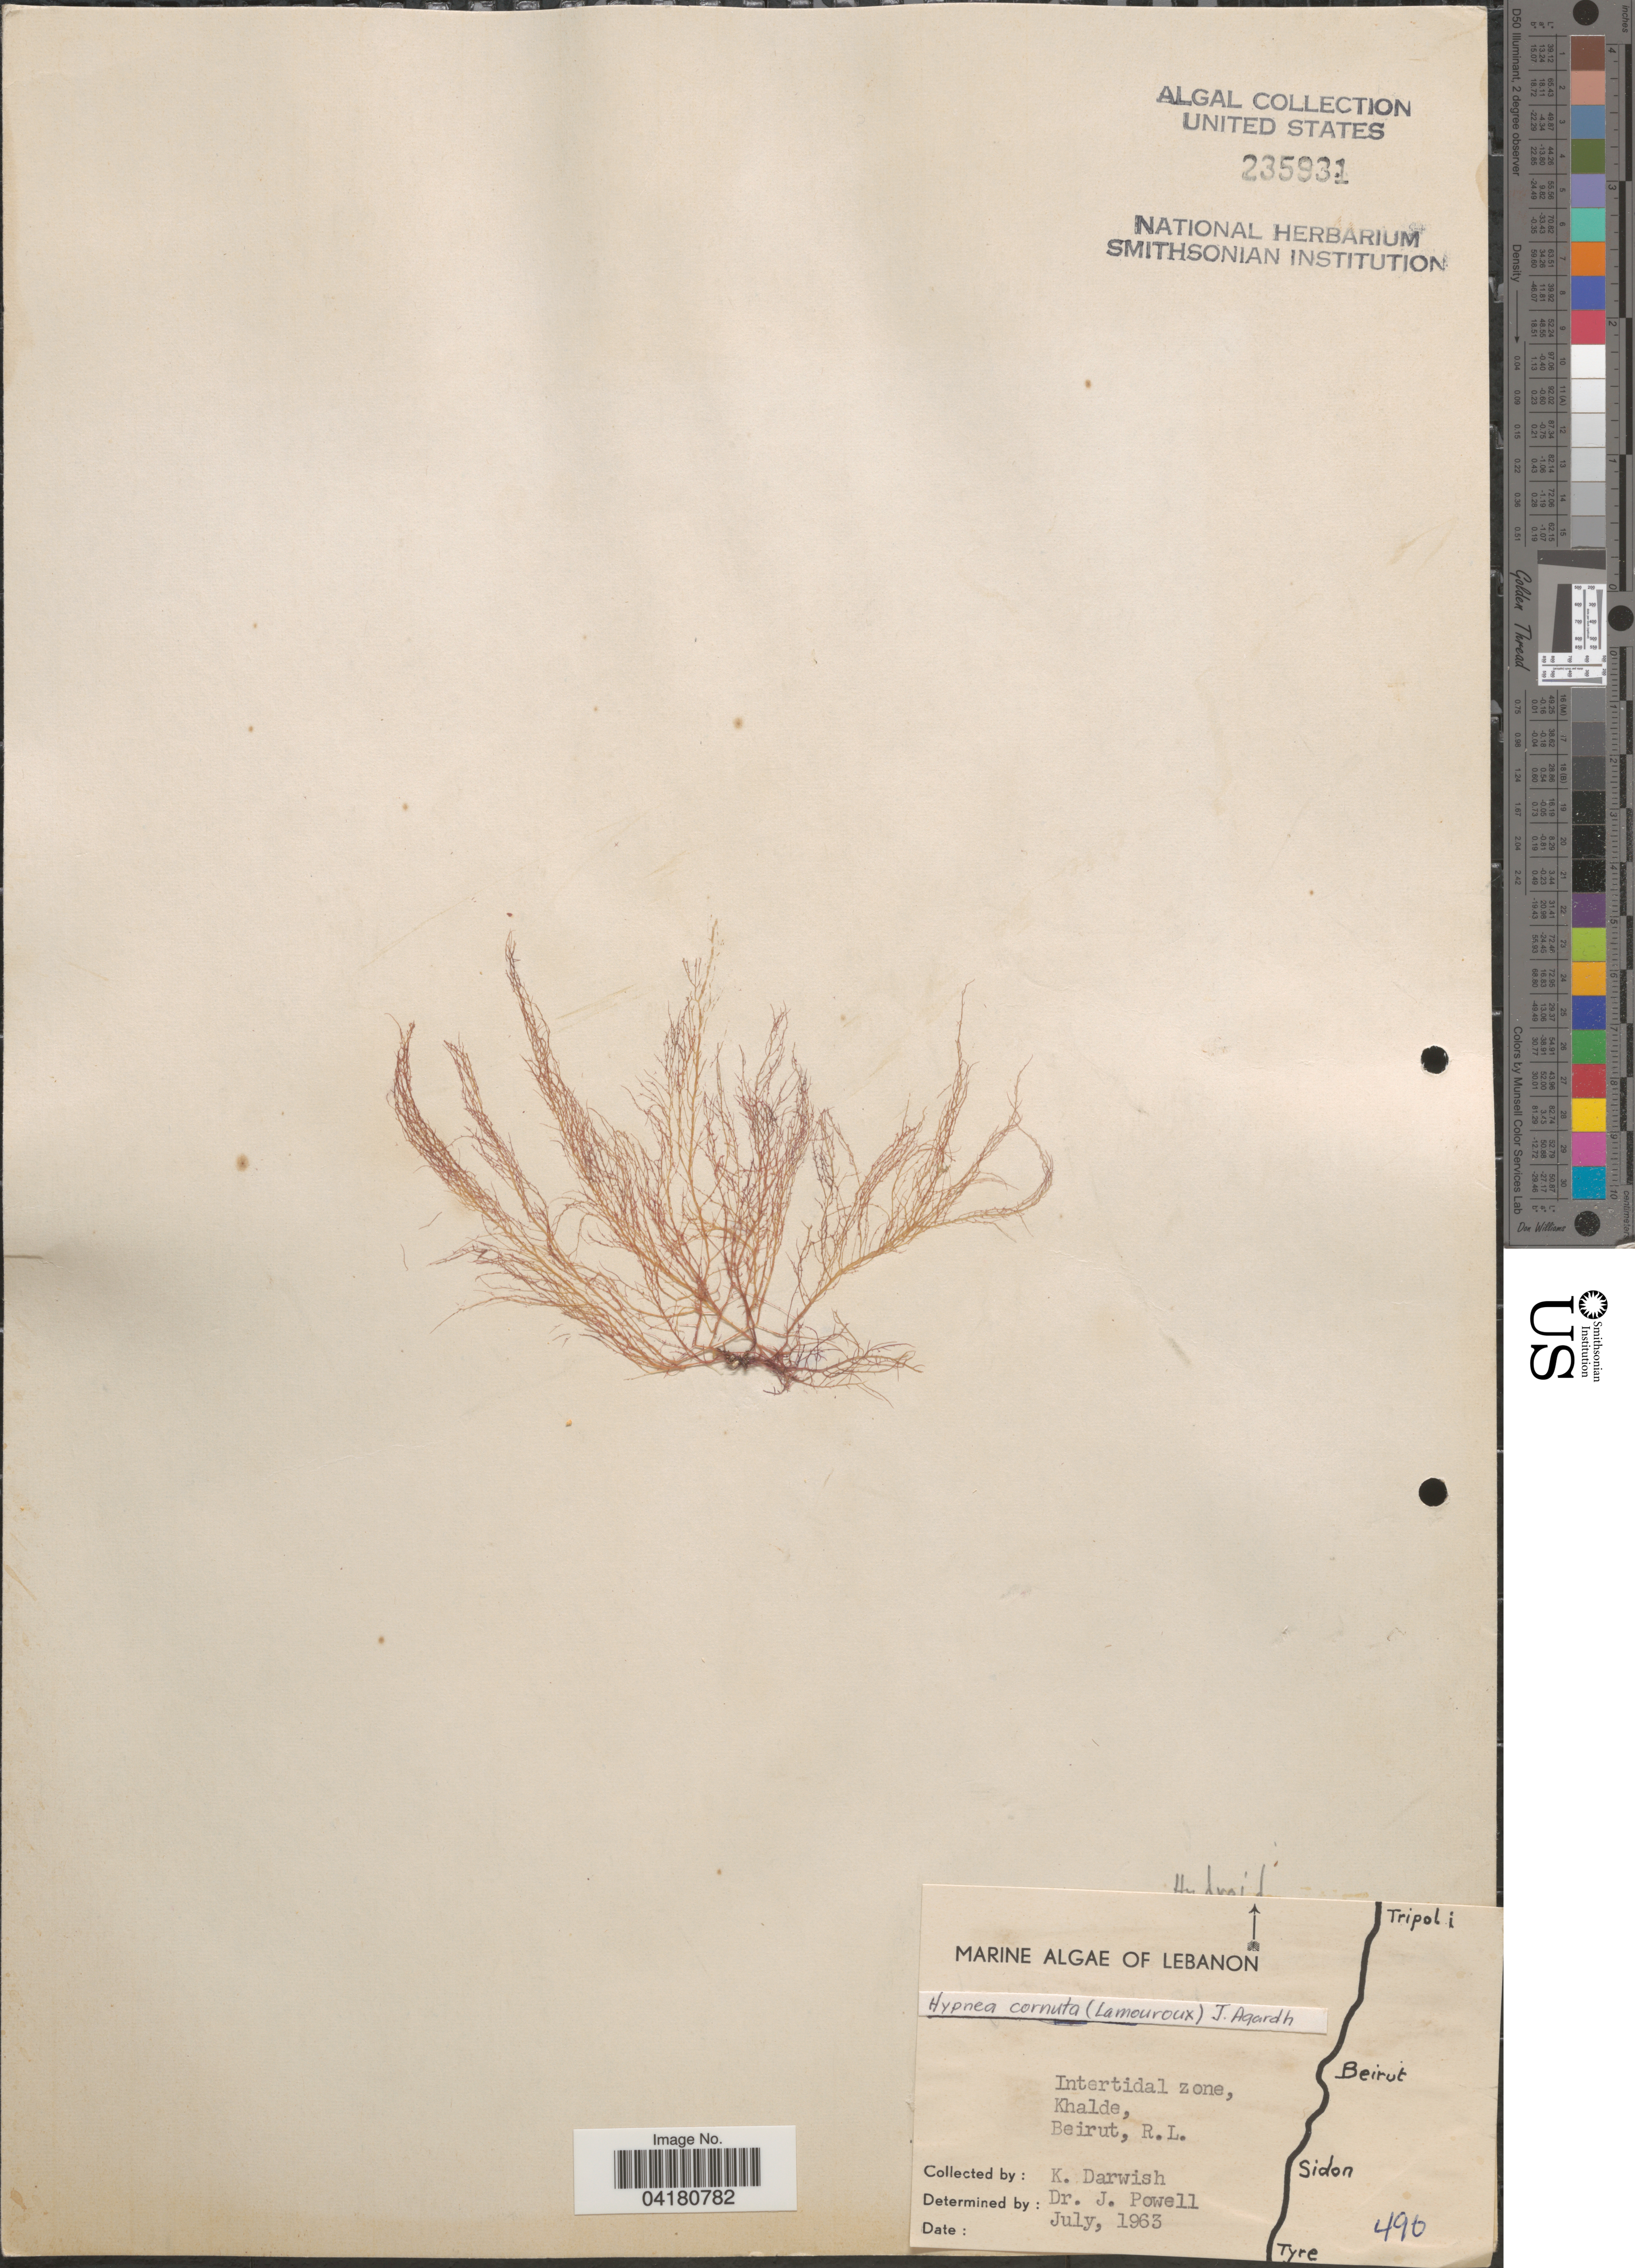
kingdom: Plantae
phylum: Rhodophyta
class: Florideophyceae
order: Gigartinales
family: Cystocloniaceae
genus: Hypnea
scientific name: Hypnea cornuta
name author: (Kütz.) J. Agardh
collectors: K. Darwish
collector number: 496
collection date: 1963-07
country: Lebanon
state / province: Beyrouth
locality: Intertidal zone, Khalde, Beirut, R.L.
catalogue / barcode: US 235931